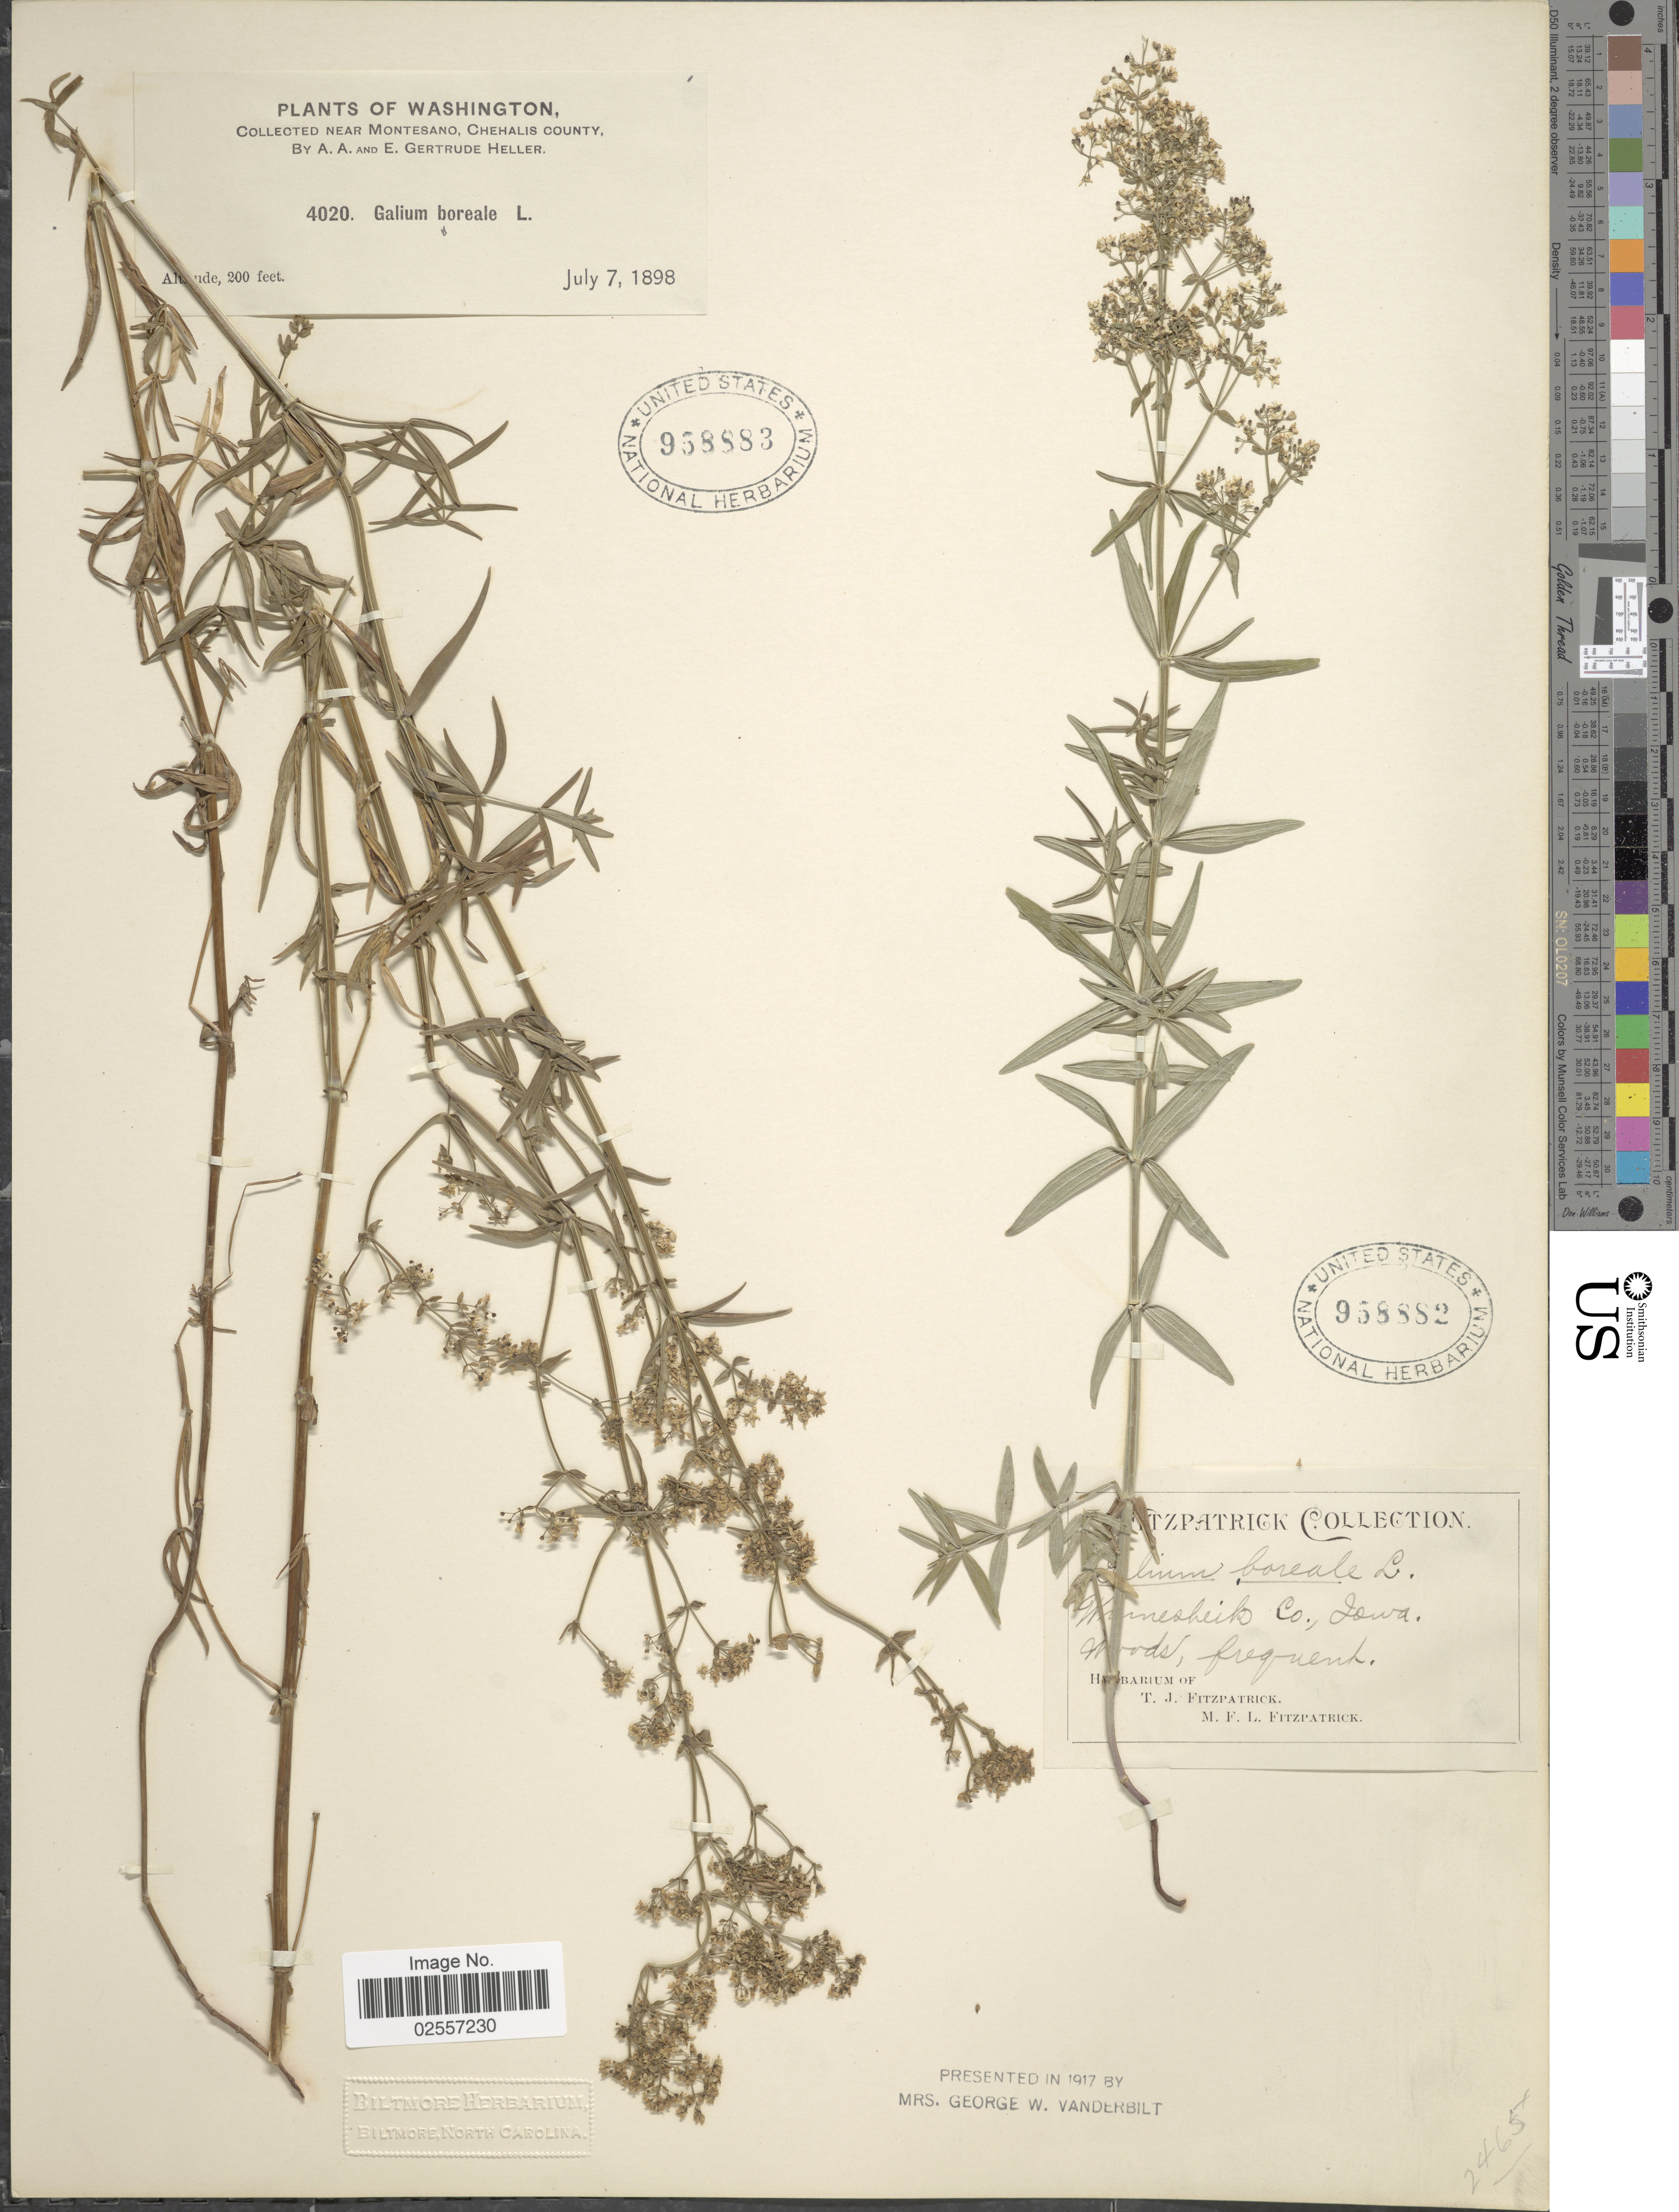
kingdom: Plantae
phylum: Tracheophyta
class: Magnoliopsida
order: Gentianales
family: Rubiaceae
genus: Galium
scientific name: Galium boreale L.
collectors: ex herb. T. J. Fitzpatrick M. F. L. Fitzpatrick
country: United States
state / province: Iowa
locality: Winnesheik Co.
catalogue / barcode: US 958882